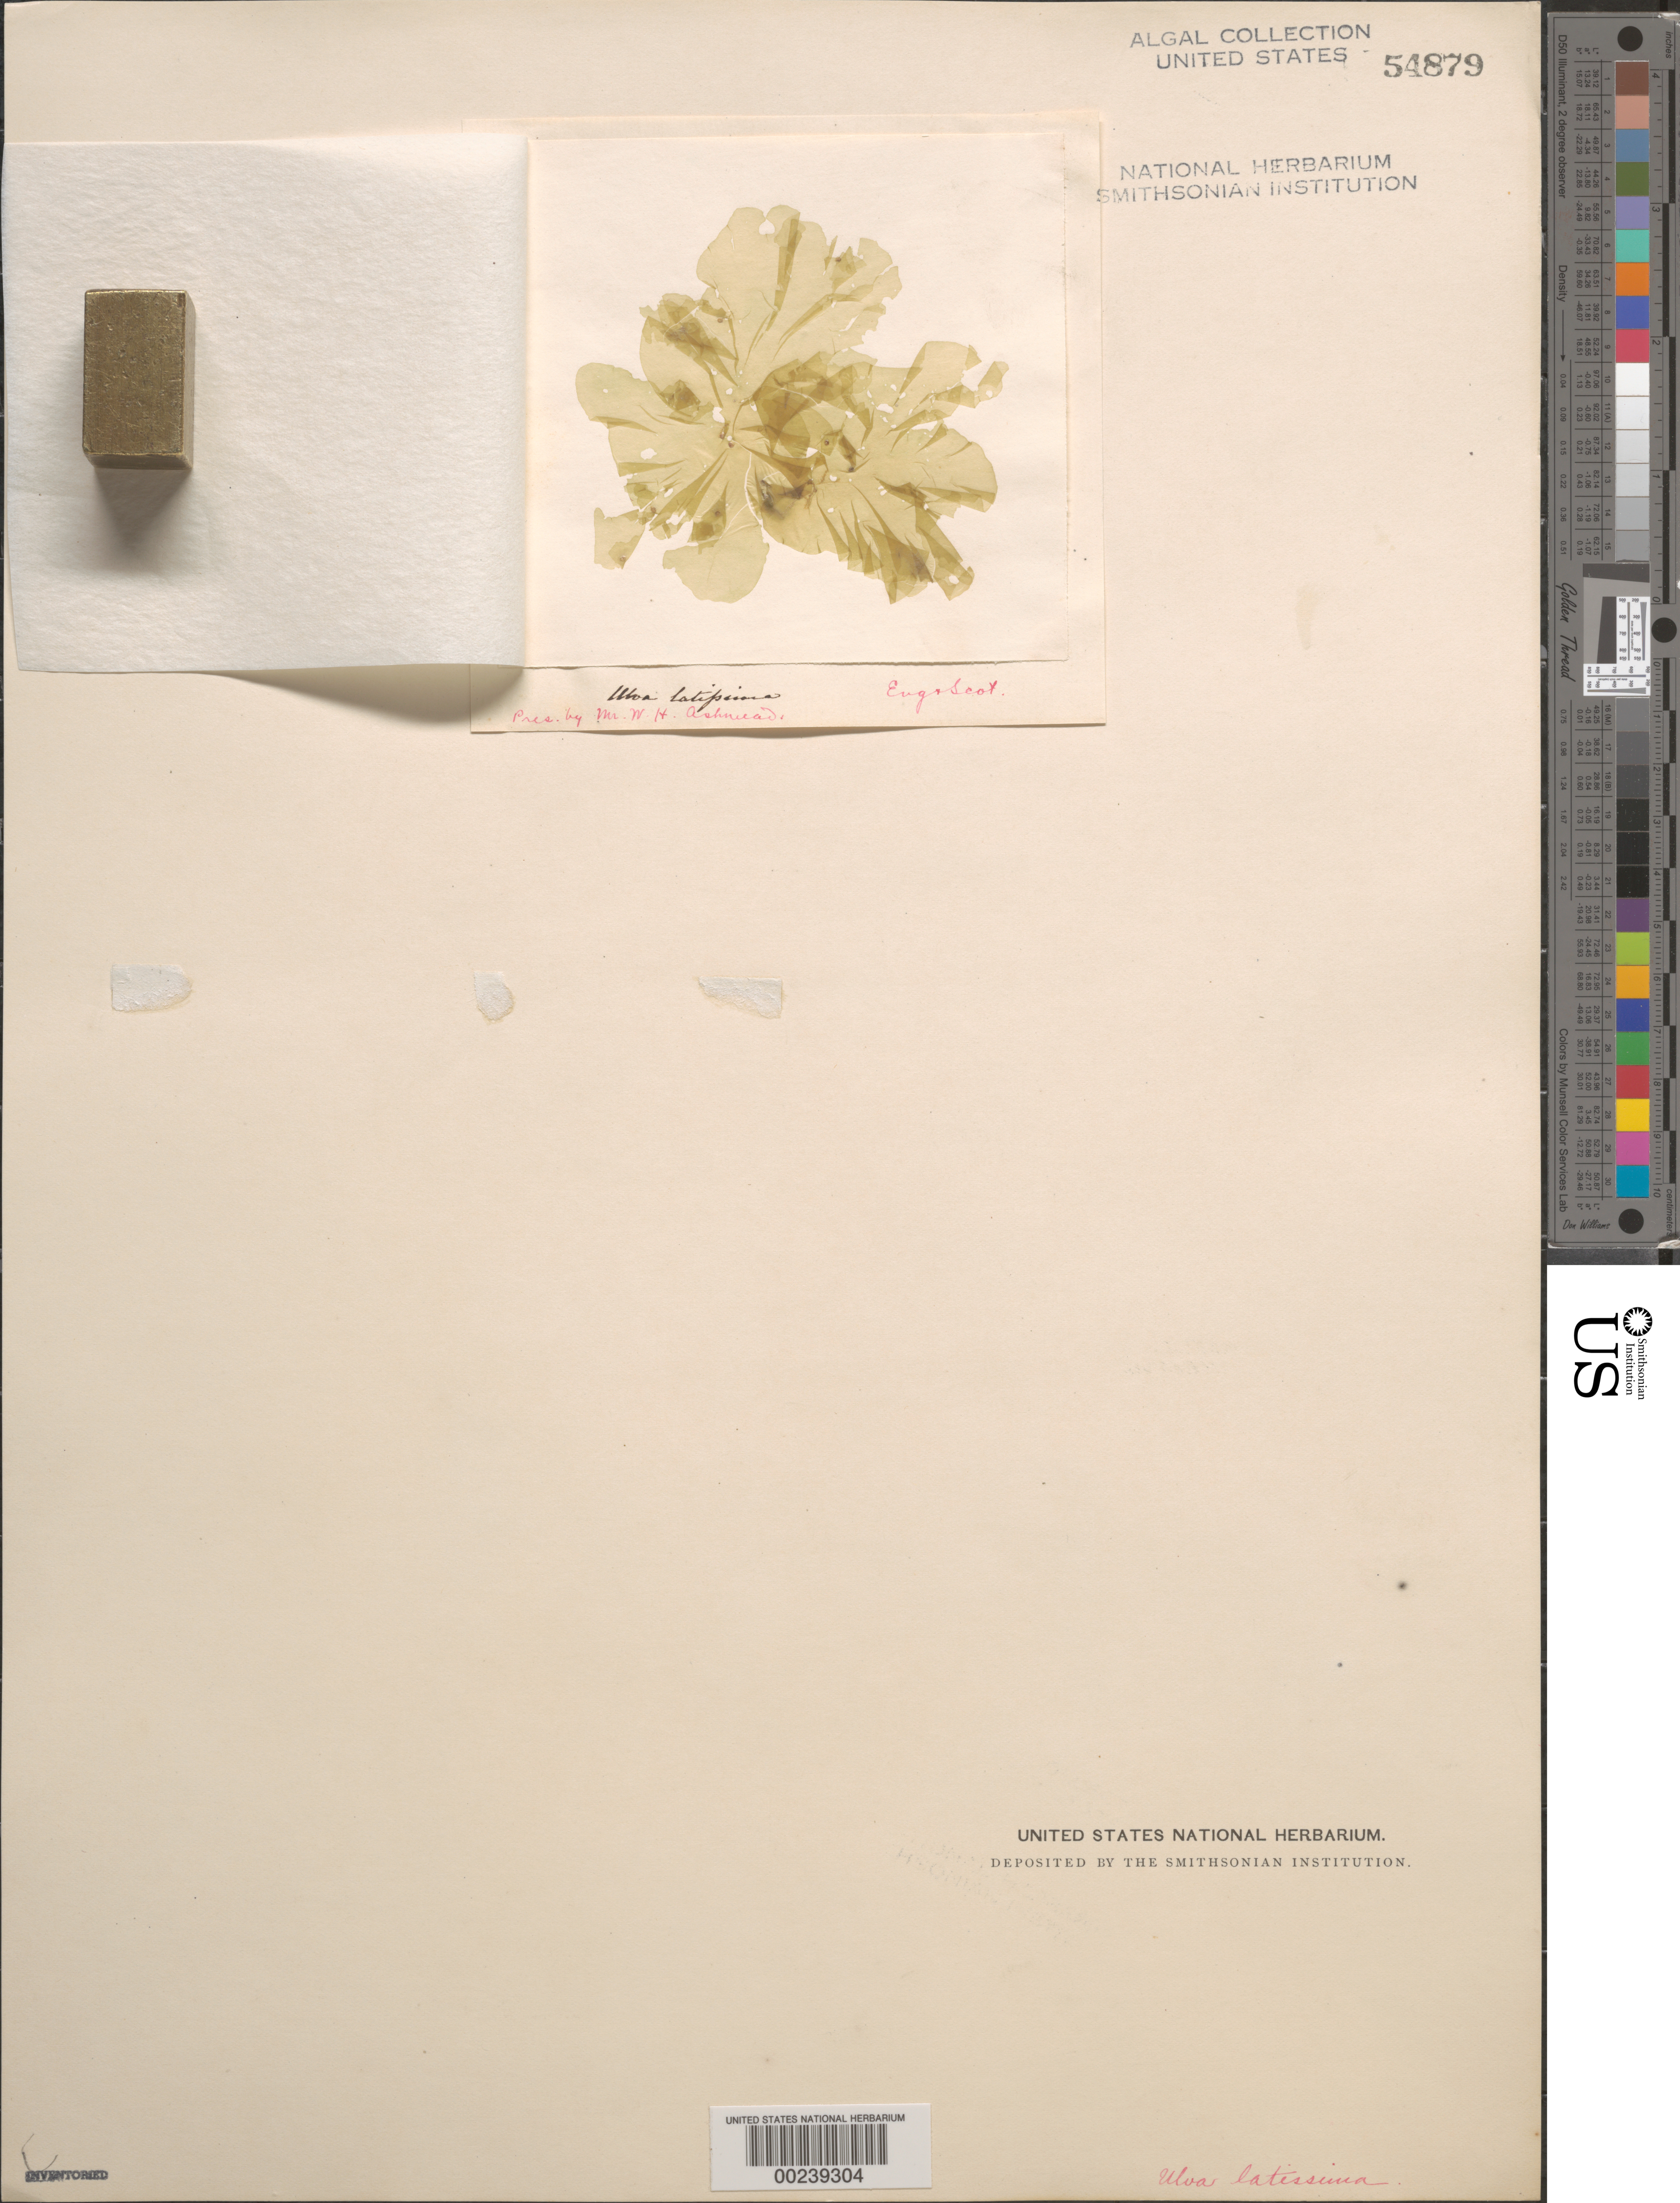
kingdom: Chromista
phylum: Ochrophyta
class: Phaeophyceae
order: Laminariales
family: Laminariaceae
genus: Saccharina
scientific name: Saccharina latissima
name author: C.E. Lane et al.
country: United Kingdom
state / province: England / Scotland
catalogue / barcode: US 54879